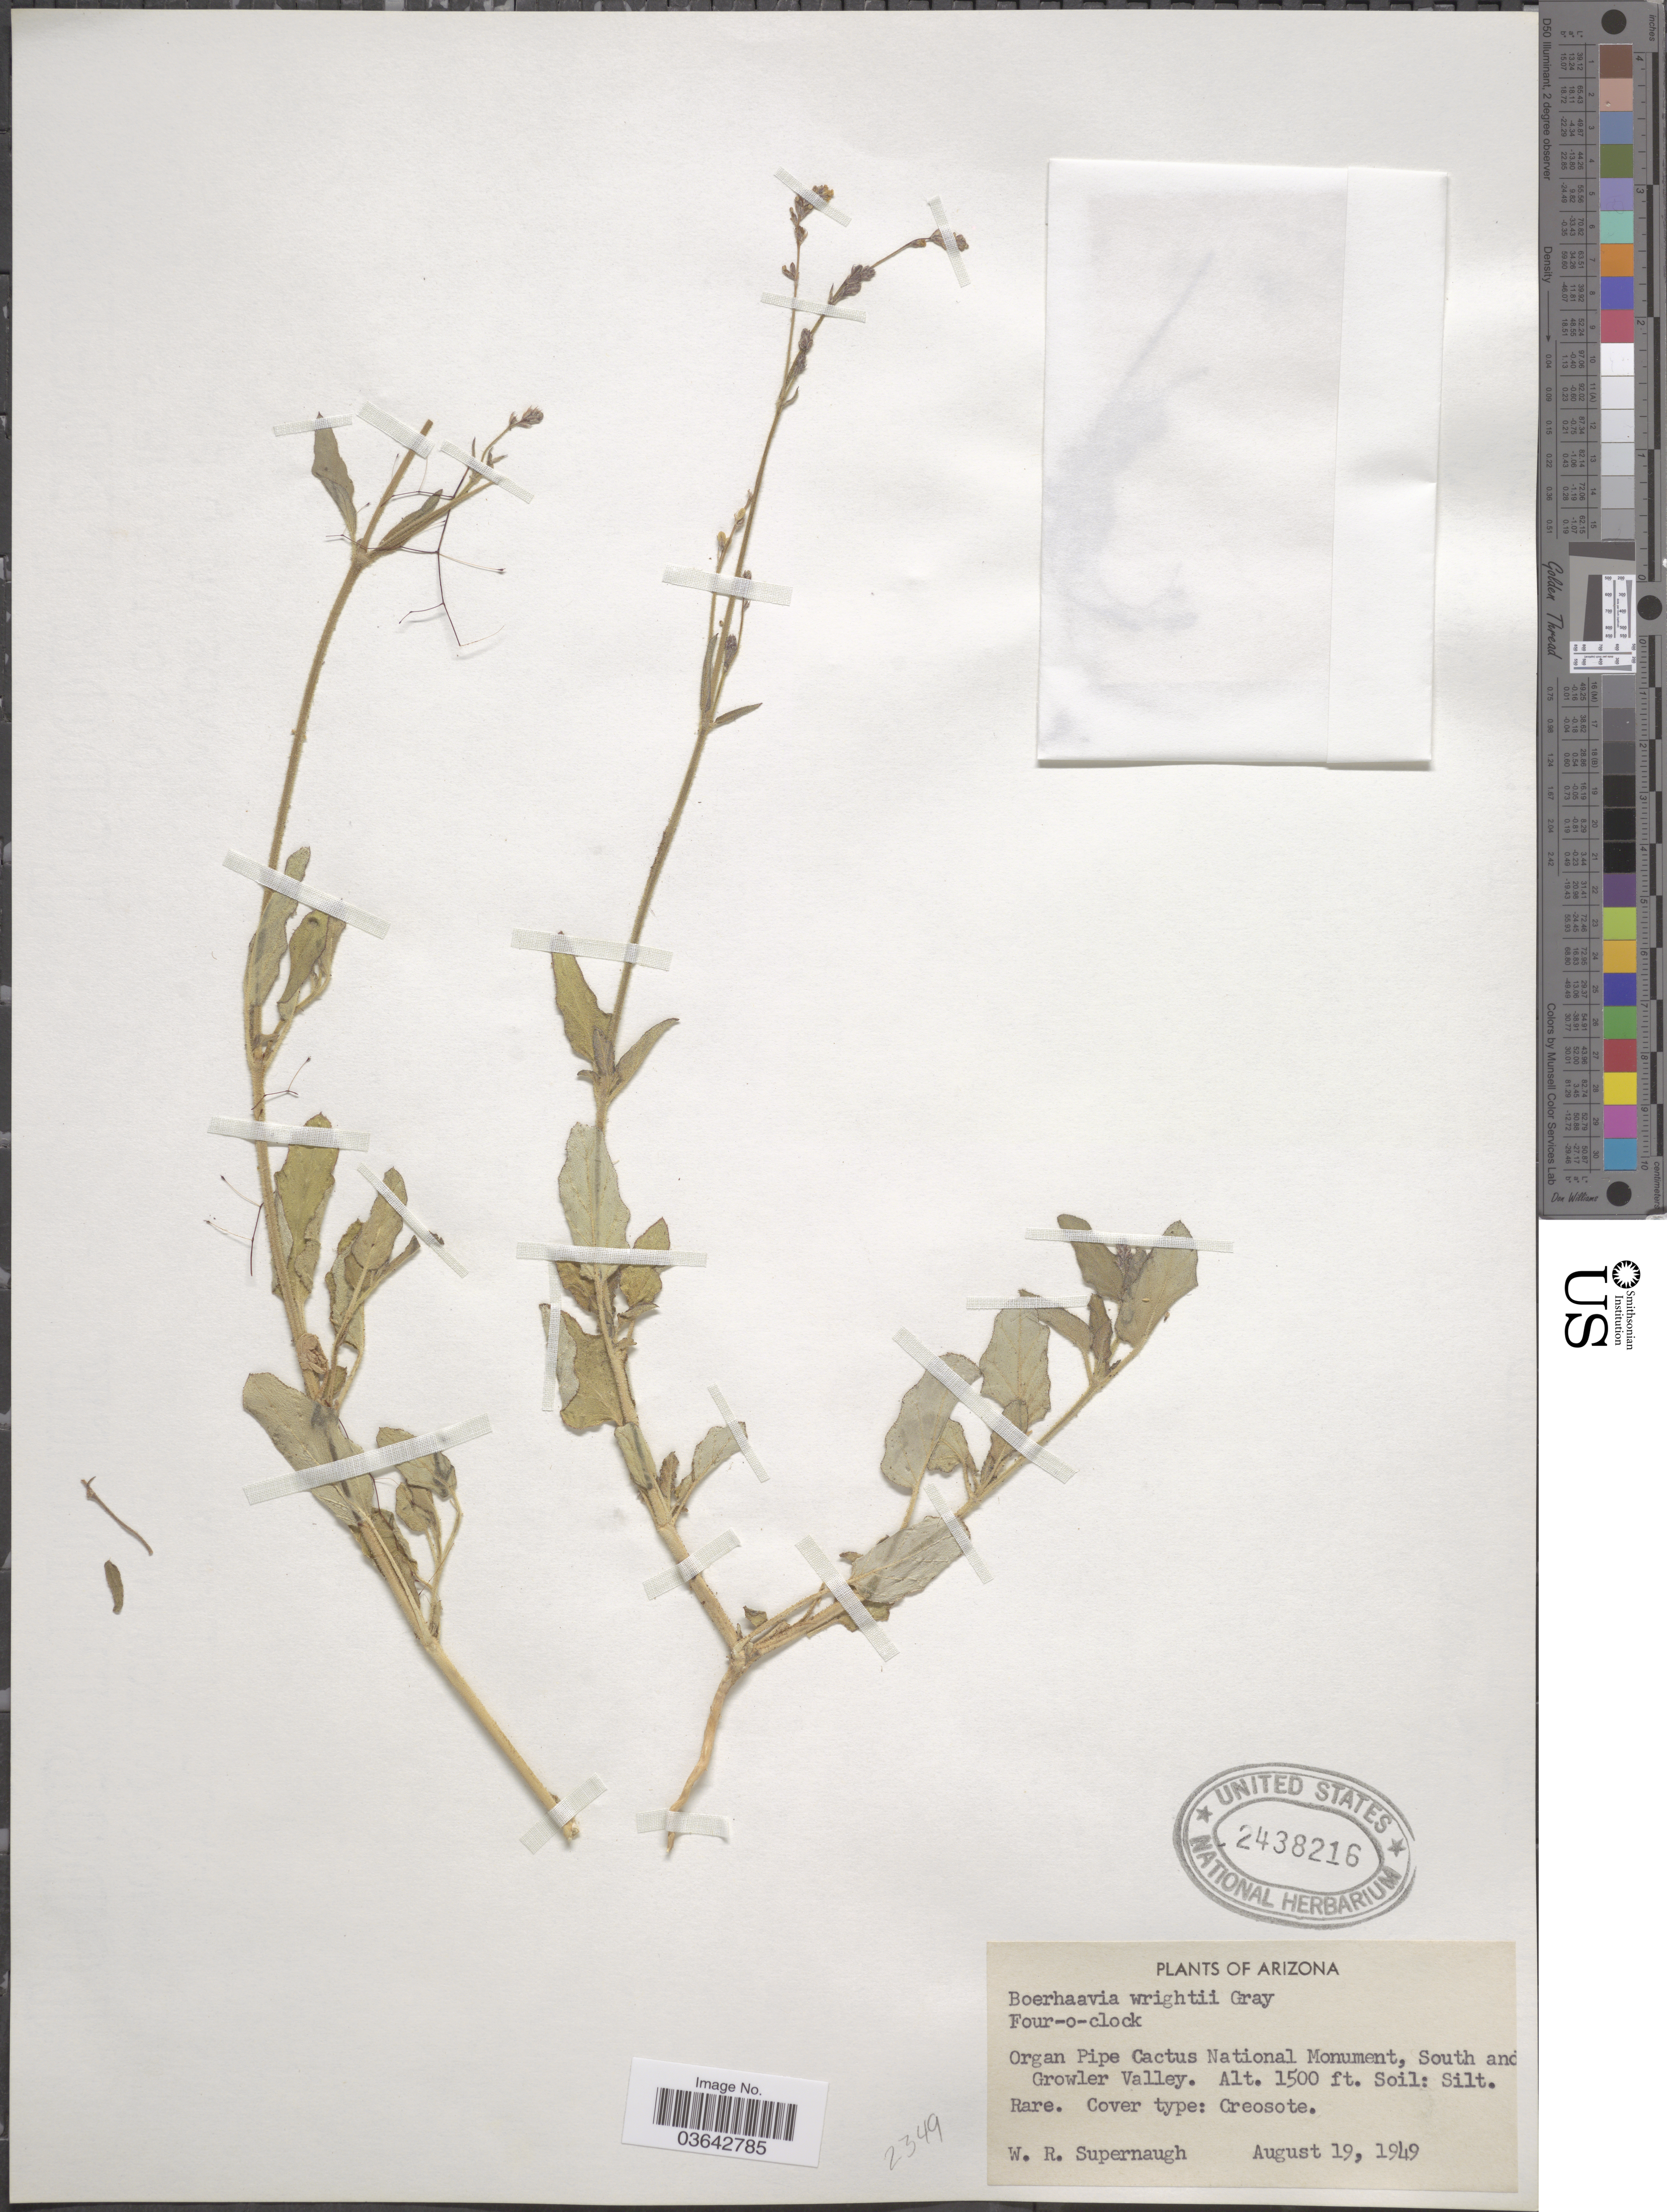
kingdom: Plantae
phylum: Tracheophyta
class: Magnoliopsida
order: Caryophyllales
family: Nyctaginaceae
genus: Boerhavia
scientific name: Boerhavia wrightii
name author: A. Gray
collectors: W. Supernaugh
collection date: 1949-08-19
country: United States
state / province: Arizona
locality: Organ Pipe Cactus National Monument, South and Growler Valley.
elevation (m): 457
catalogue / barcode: US 2438216